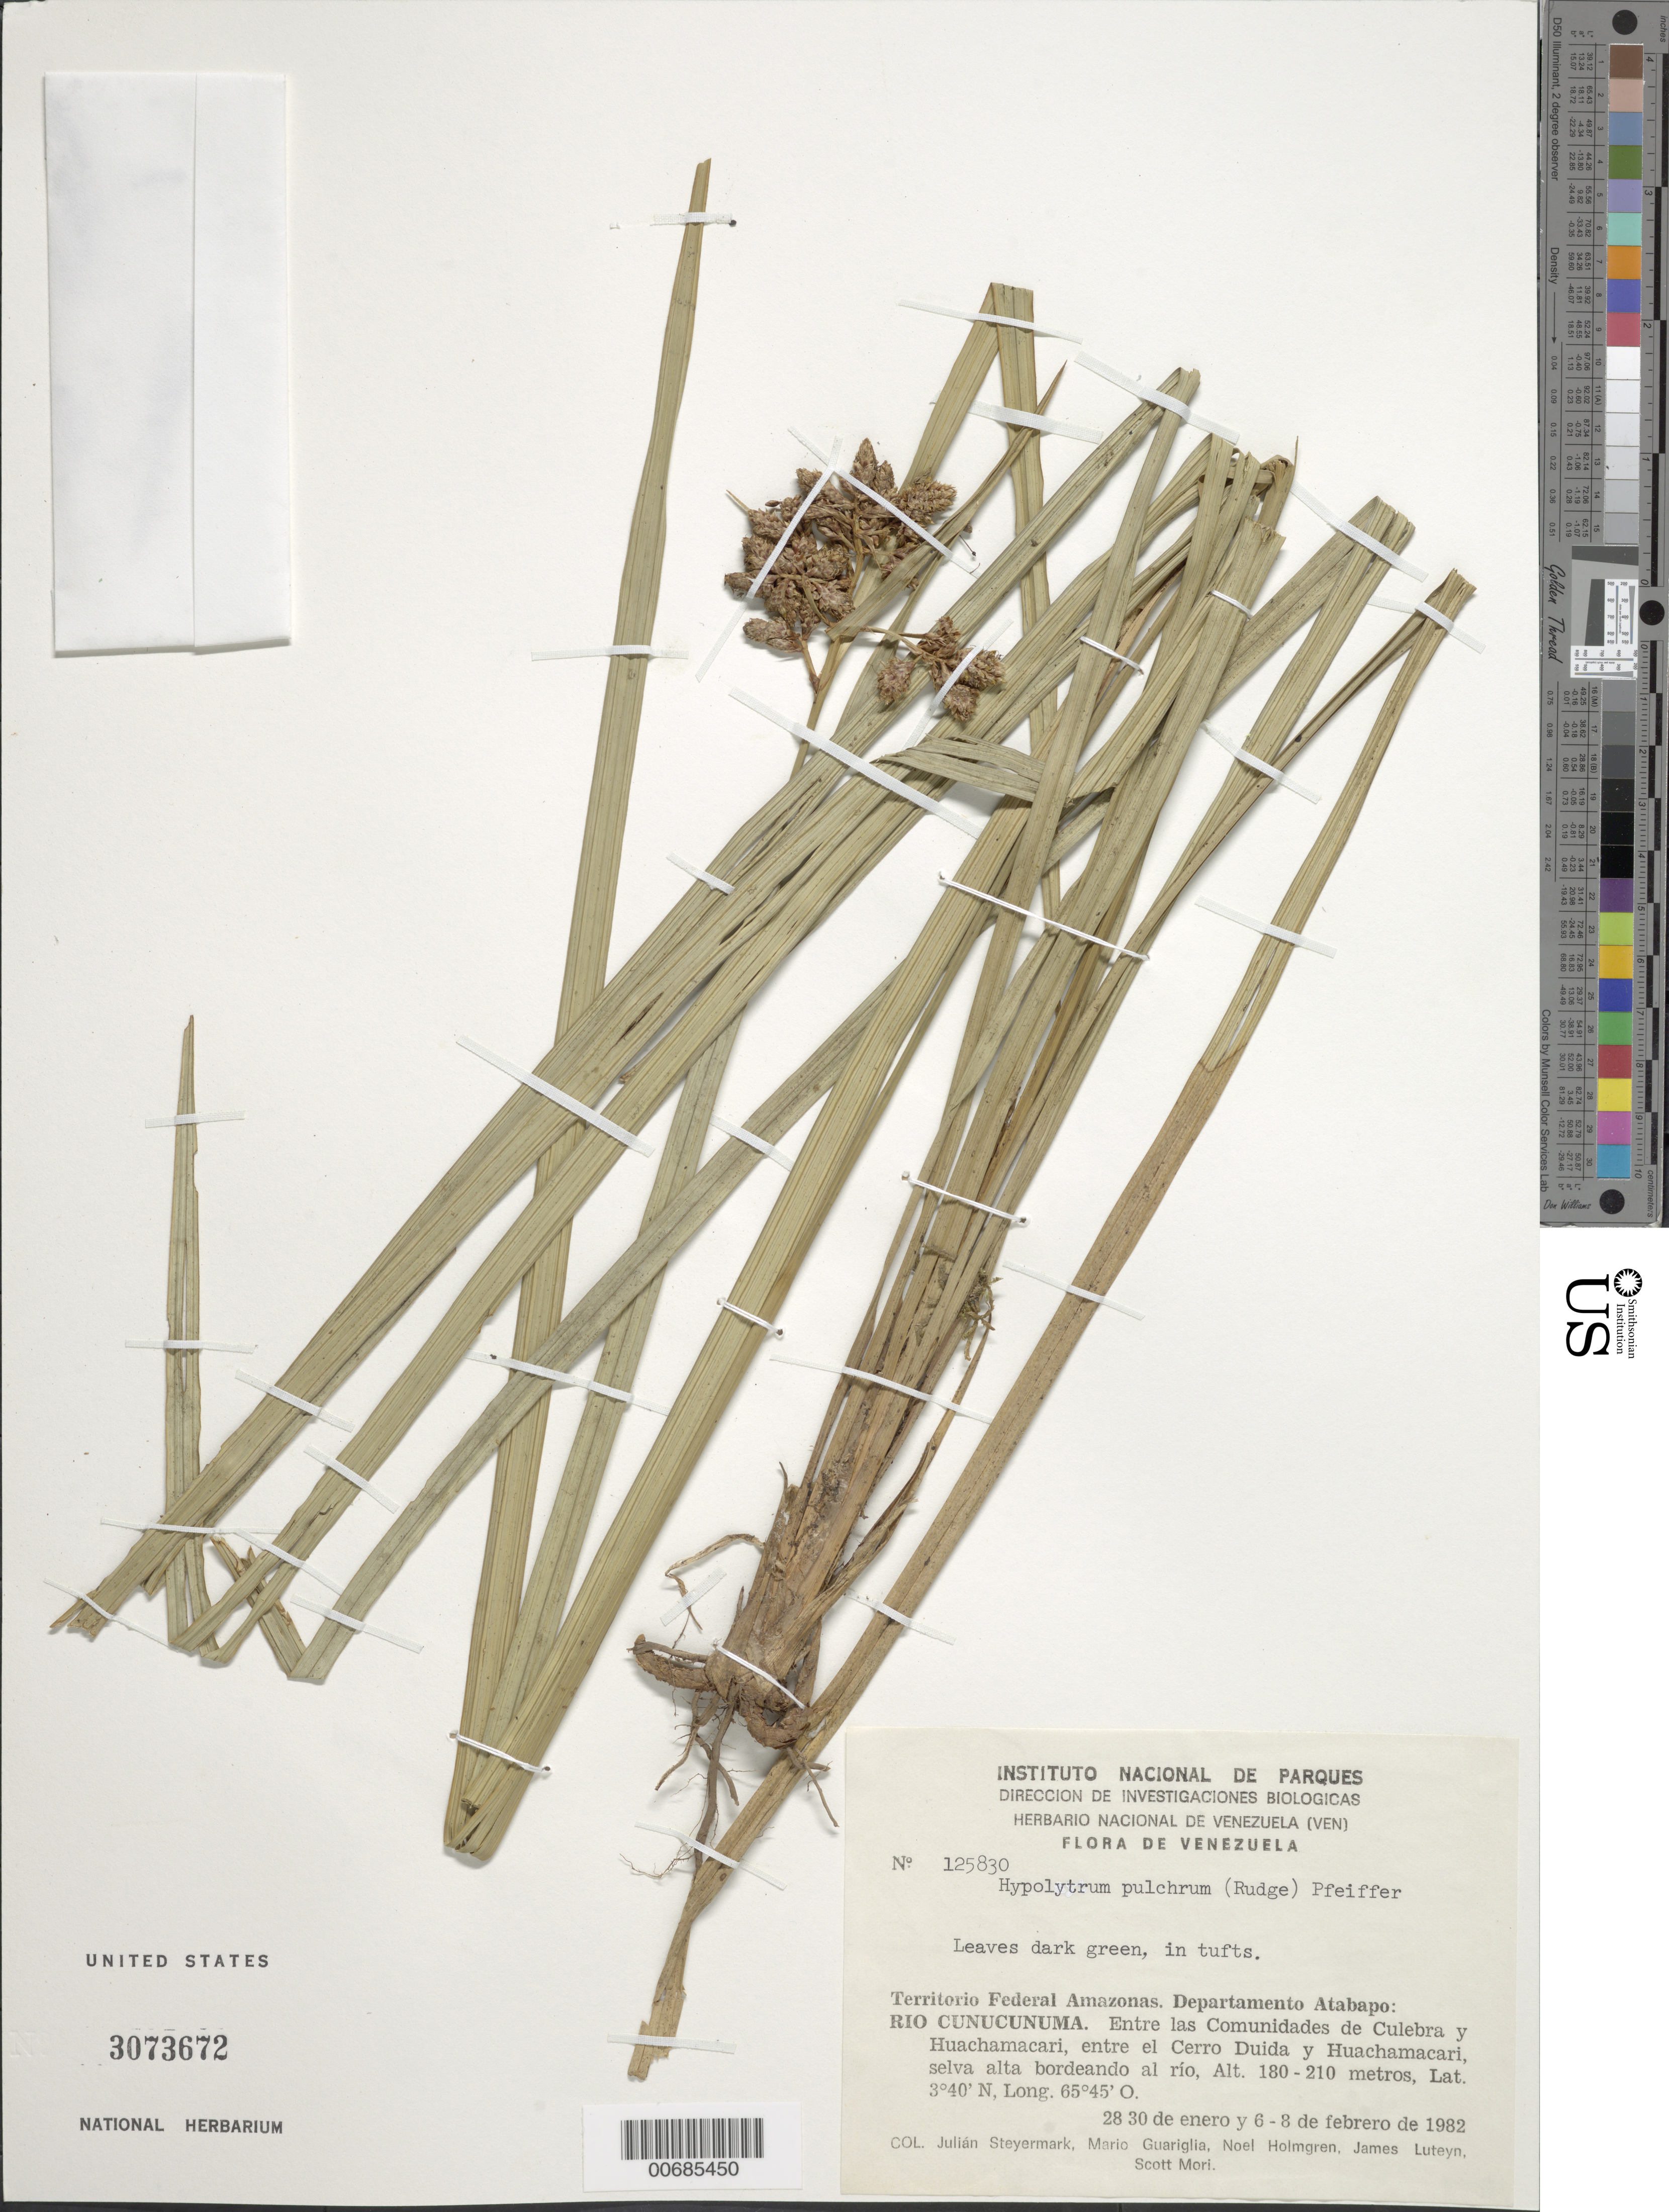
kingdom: Plantae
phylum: Tracheophyta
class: Liliopsida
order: Poales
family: Cyperaceae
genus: Hypolytrum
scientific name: Hypolytrum pulchrum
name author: (Rudge) H. Pfeiff.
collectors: J. Steyermark, M. Guariglia P., N. H. Holmgren, J. L. Luteyn & S. Mori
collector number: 125830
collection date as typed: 28-30 January 1982 and 6-8 February 1982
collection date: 1982-01-28/1982-02-08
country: Venezuela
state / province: Amazonas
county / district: Atabapo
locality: Río Cunucunuma, entre las Communidades de Culebra y Huachamacari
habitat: Selva alta bordeando al rio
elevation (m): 180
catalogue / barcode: US 3073672